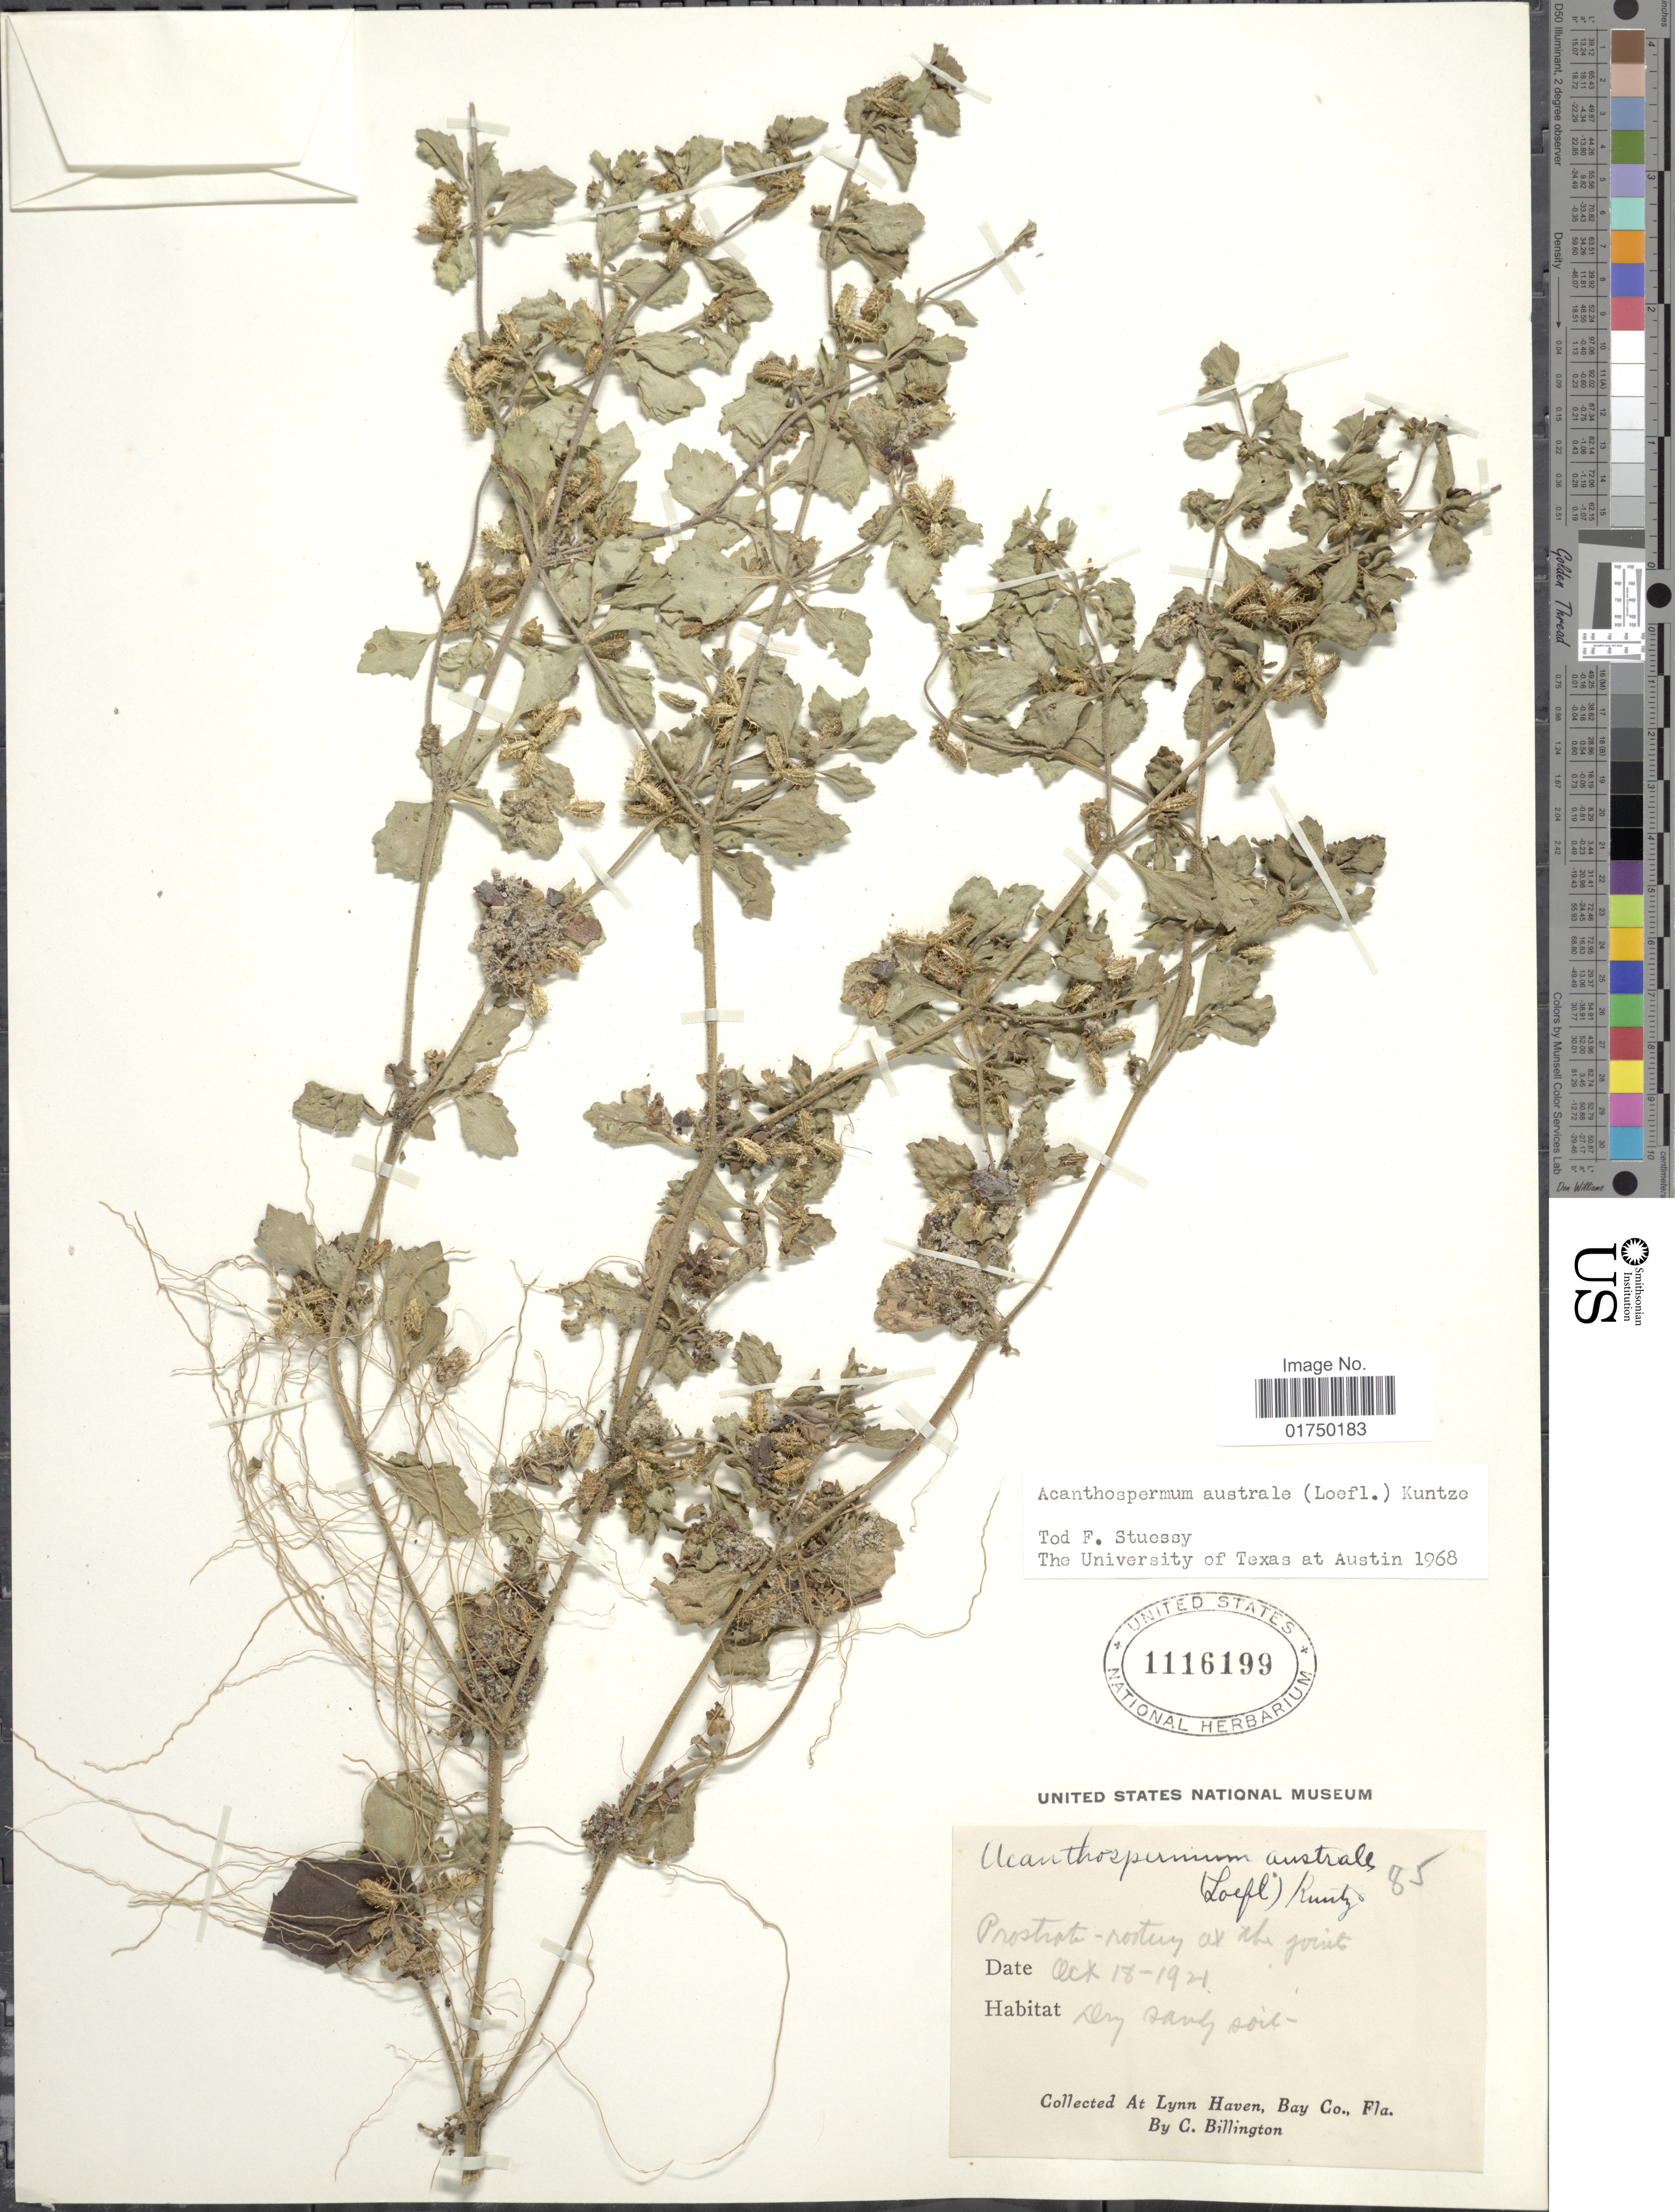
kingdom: Plantae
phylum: Tracheophyta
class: Magnoliopsida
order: Asterales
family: Asteraceae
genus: Acanthospermum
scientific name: Acanthospermum australe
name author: (Loefl.) Kuntze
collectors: C. Billington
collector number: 85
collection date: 1921-10-18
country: United States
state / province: Florida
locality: At Lynn Haven, Bay Co., Fla.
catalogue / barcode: US 1116199